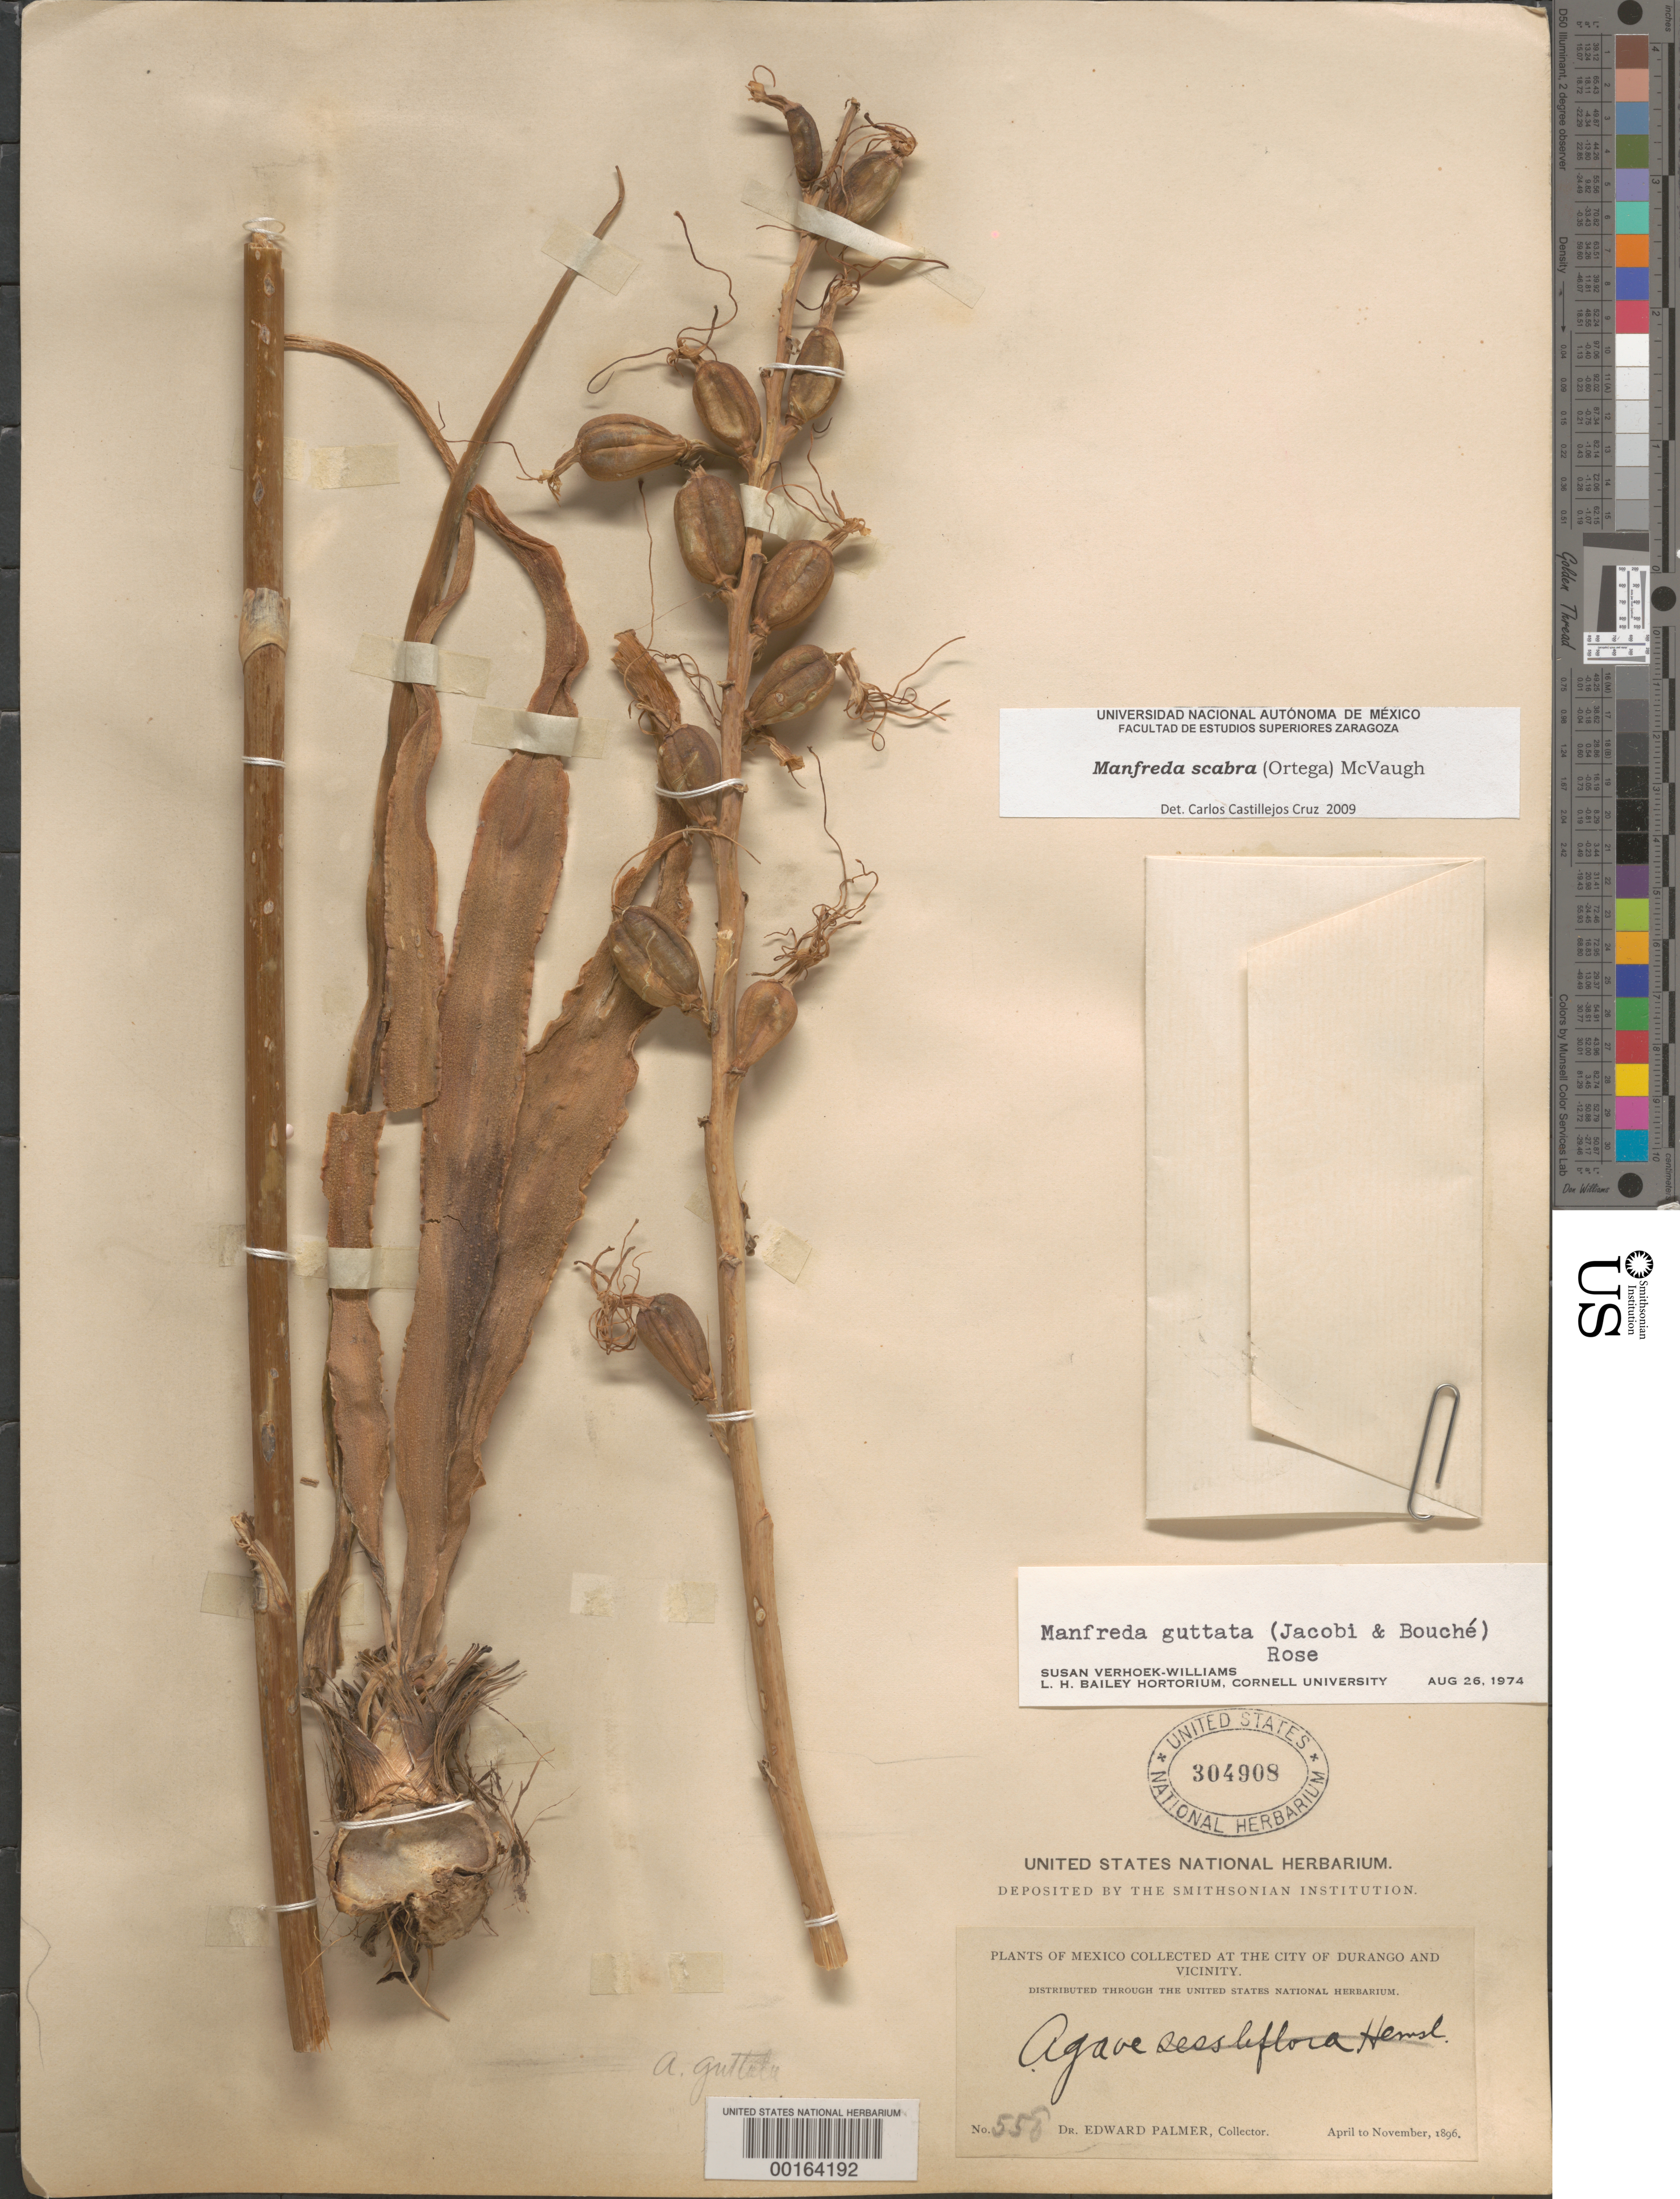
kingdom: Plantae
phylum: Tracheophyta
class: Liliopsida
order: Asparagales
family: Asparagaceae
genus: Manfreda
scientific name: Manfreda scabra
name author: (Ortega) McVaugh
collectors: E. Palmer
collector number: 558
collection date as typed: Apr 1896 to -- Nov 1896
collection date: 1896-04/1896-11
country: Mexico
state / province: Durango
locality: City of Durango and vicinity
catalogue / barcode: US 304908